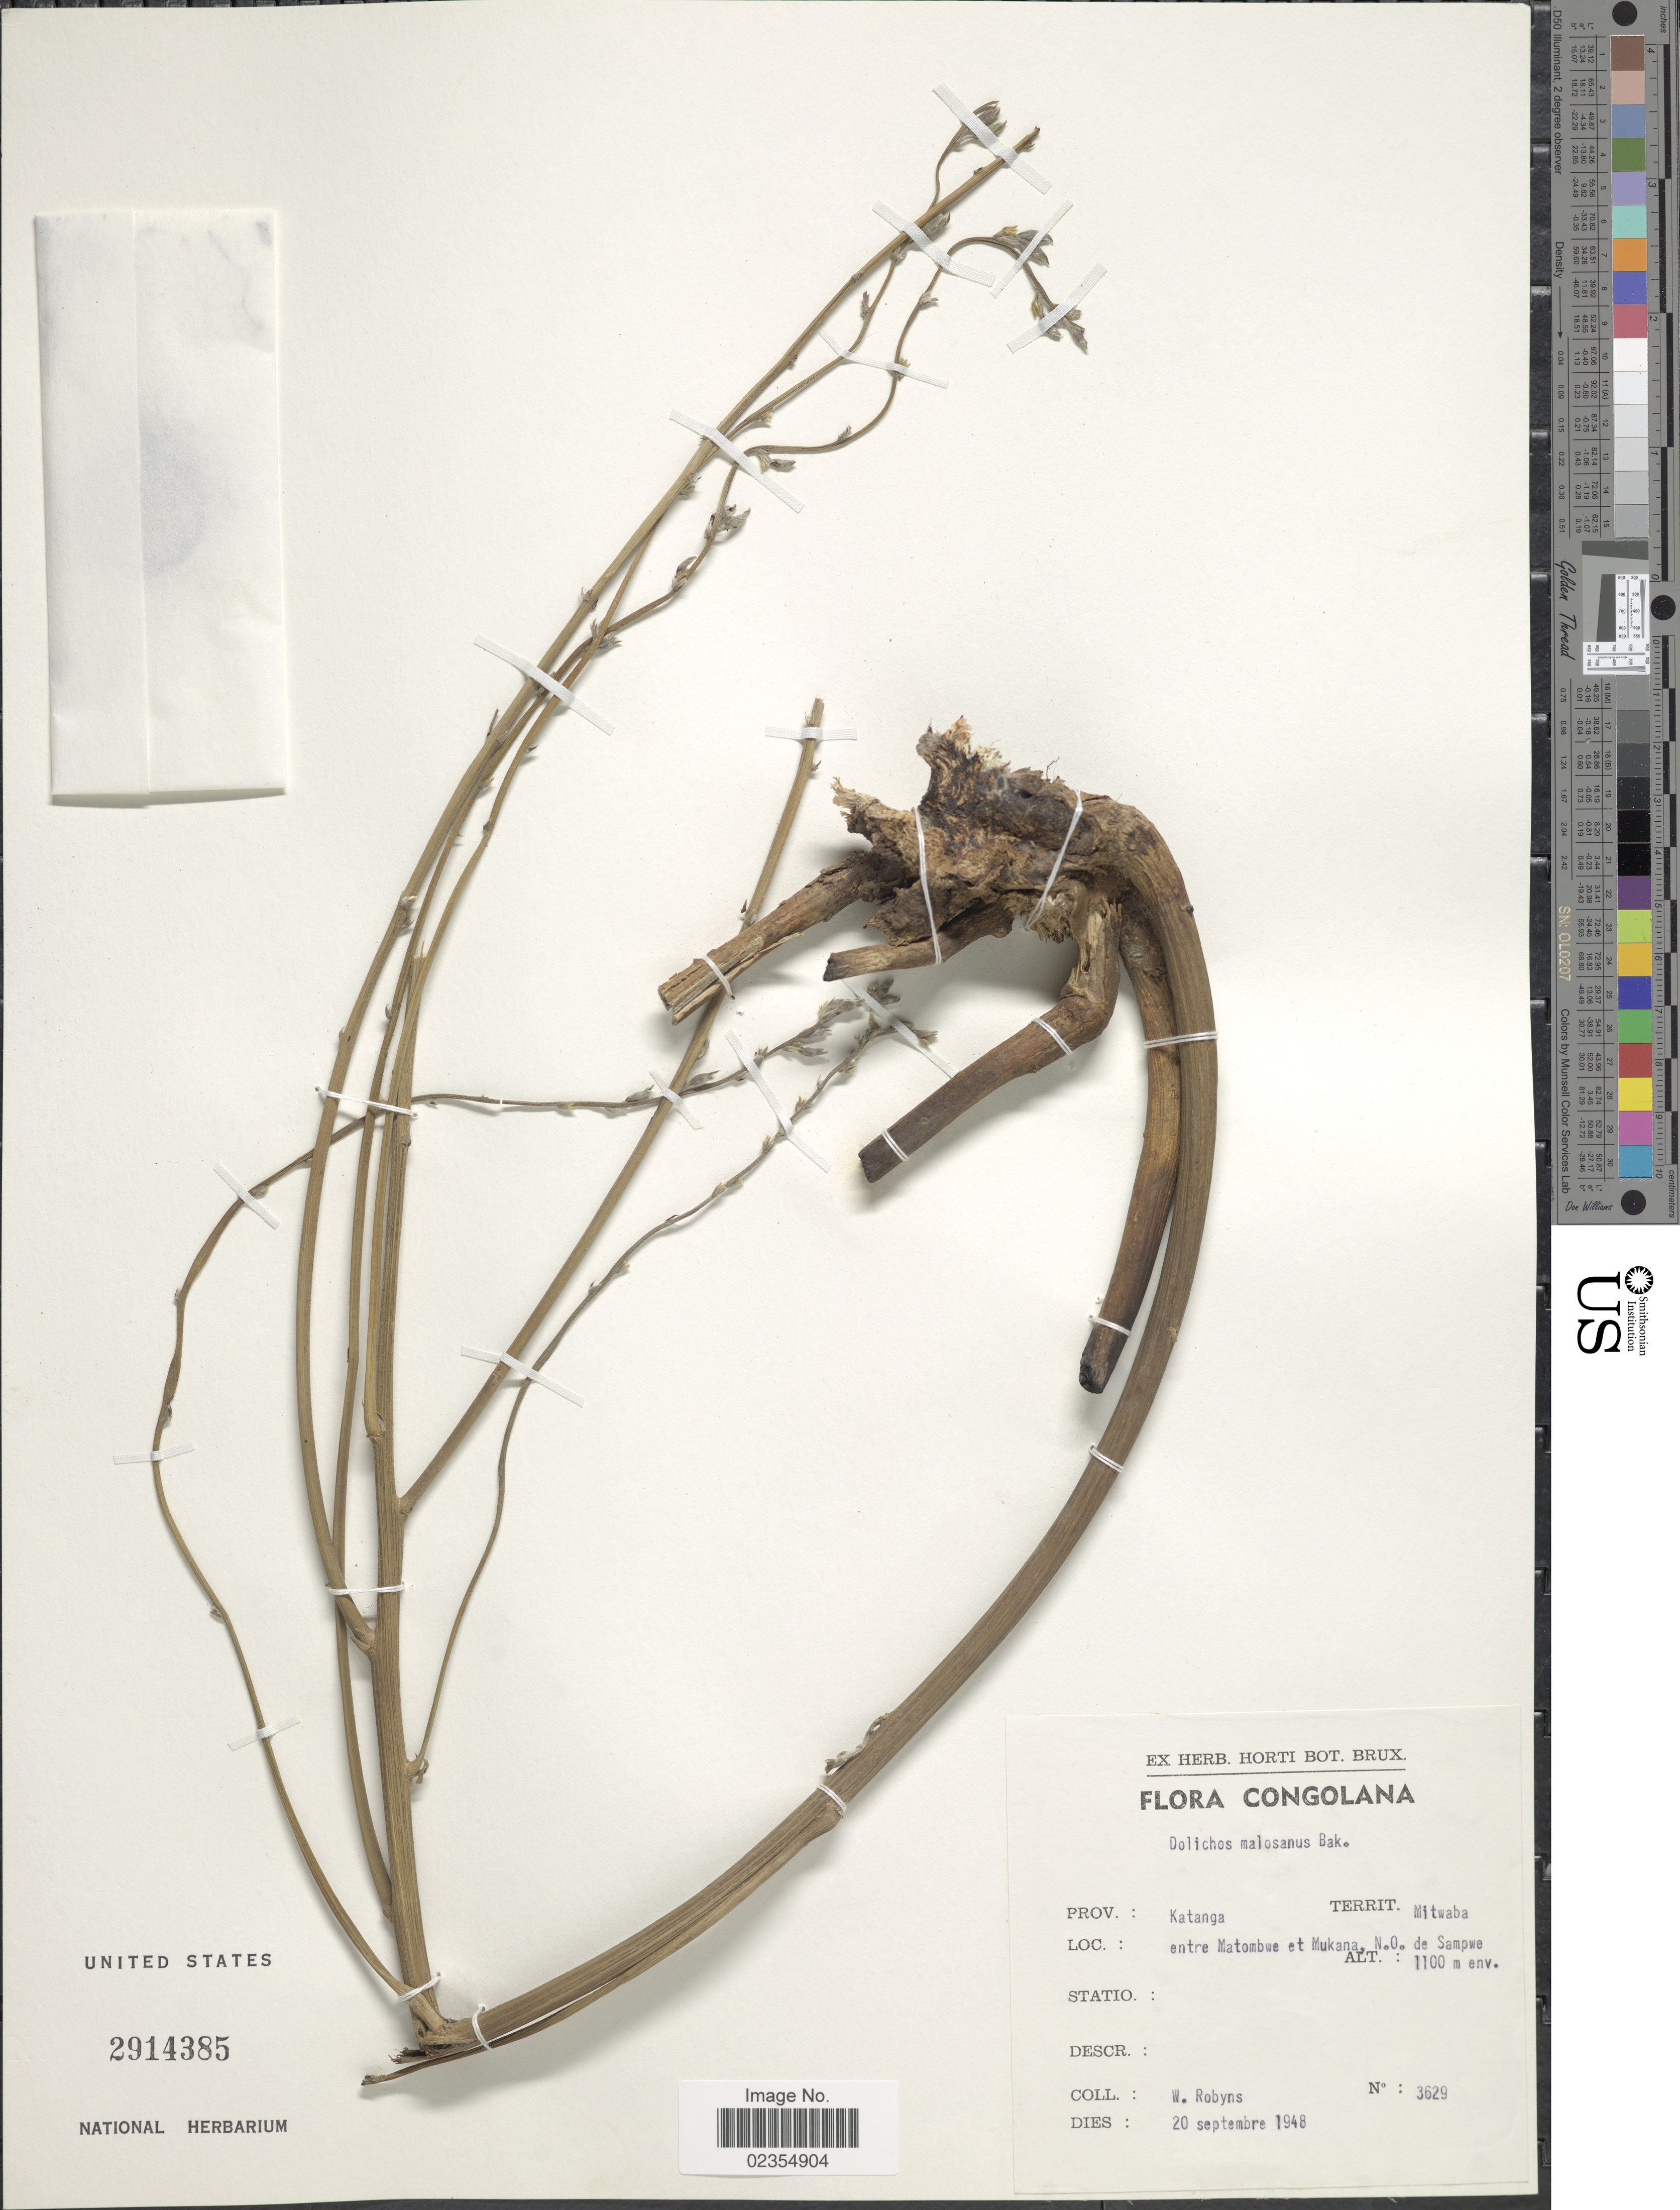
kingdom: Plantae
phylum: Tracheophyta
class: Magnoliopsida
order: Fabales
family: Fabaceae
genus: Dolichos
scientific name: Dolichos malosanus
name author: Baker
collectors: W. Robyns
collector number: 3629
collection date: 1948-09-20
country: Congo, Democratic Republic of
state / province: Haut-Katanga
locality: Congolana, Territ. Mitwaba, entre Motombe et Mukana, N.O. de Sampwe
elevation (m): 1100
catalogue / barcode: US 2914385